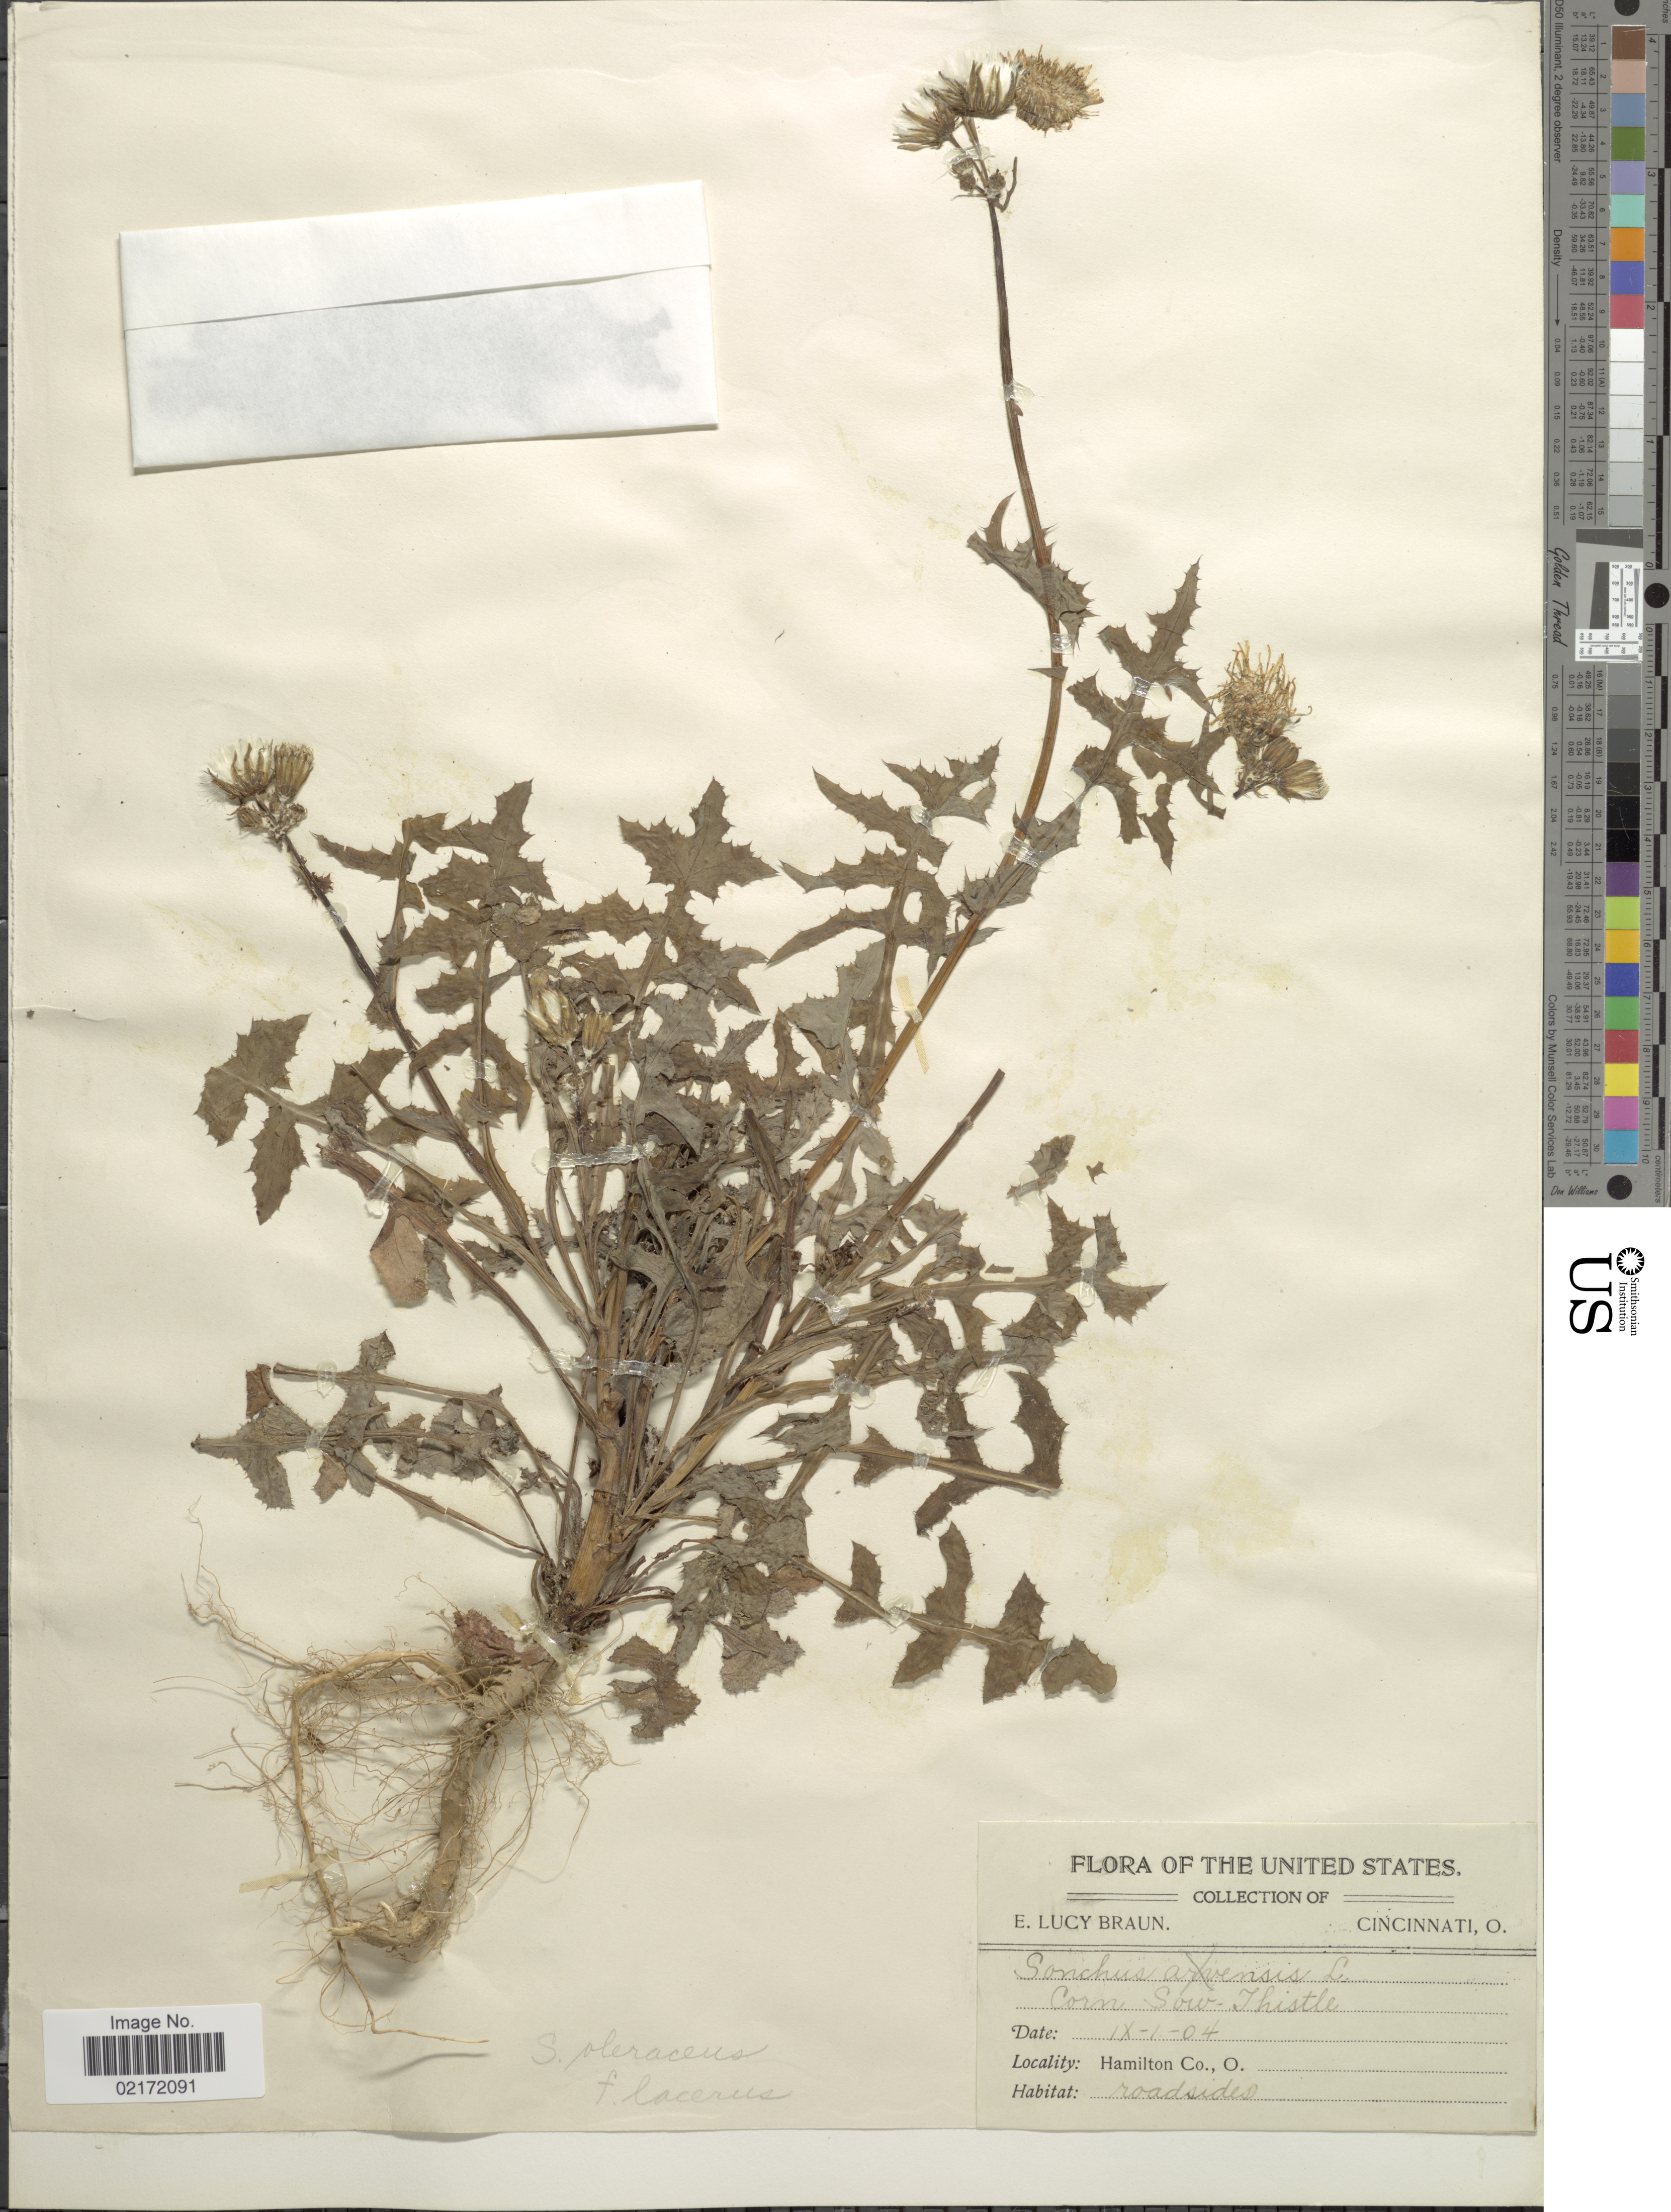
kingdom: Plantae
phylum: Tracheophyta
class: Magnoliopsida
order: Asterales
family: Asteraceae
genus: Sonchus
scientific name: Sonchus oleraceus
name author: L.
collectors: E. L. Braun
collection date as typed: Transcribed d/m/y: 1/9/04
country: United States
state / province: Ohio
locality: Hamilton Co., O.